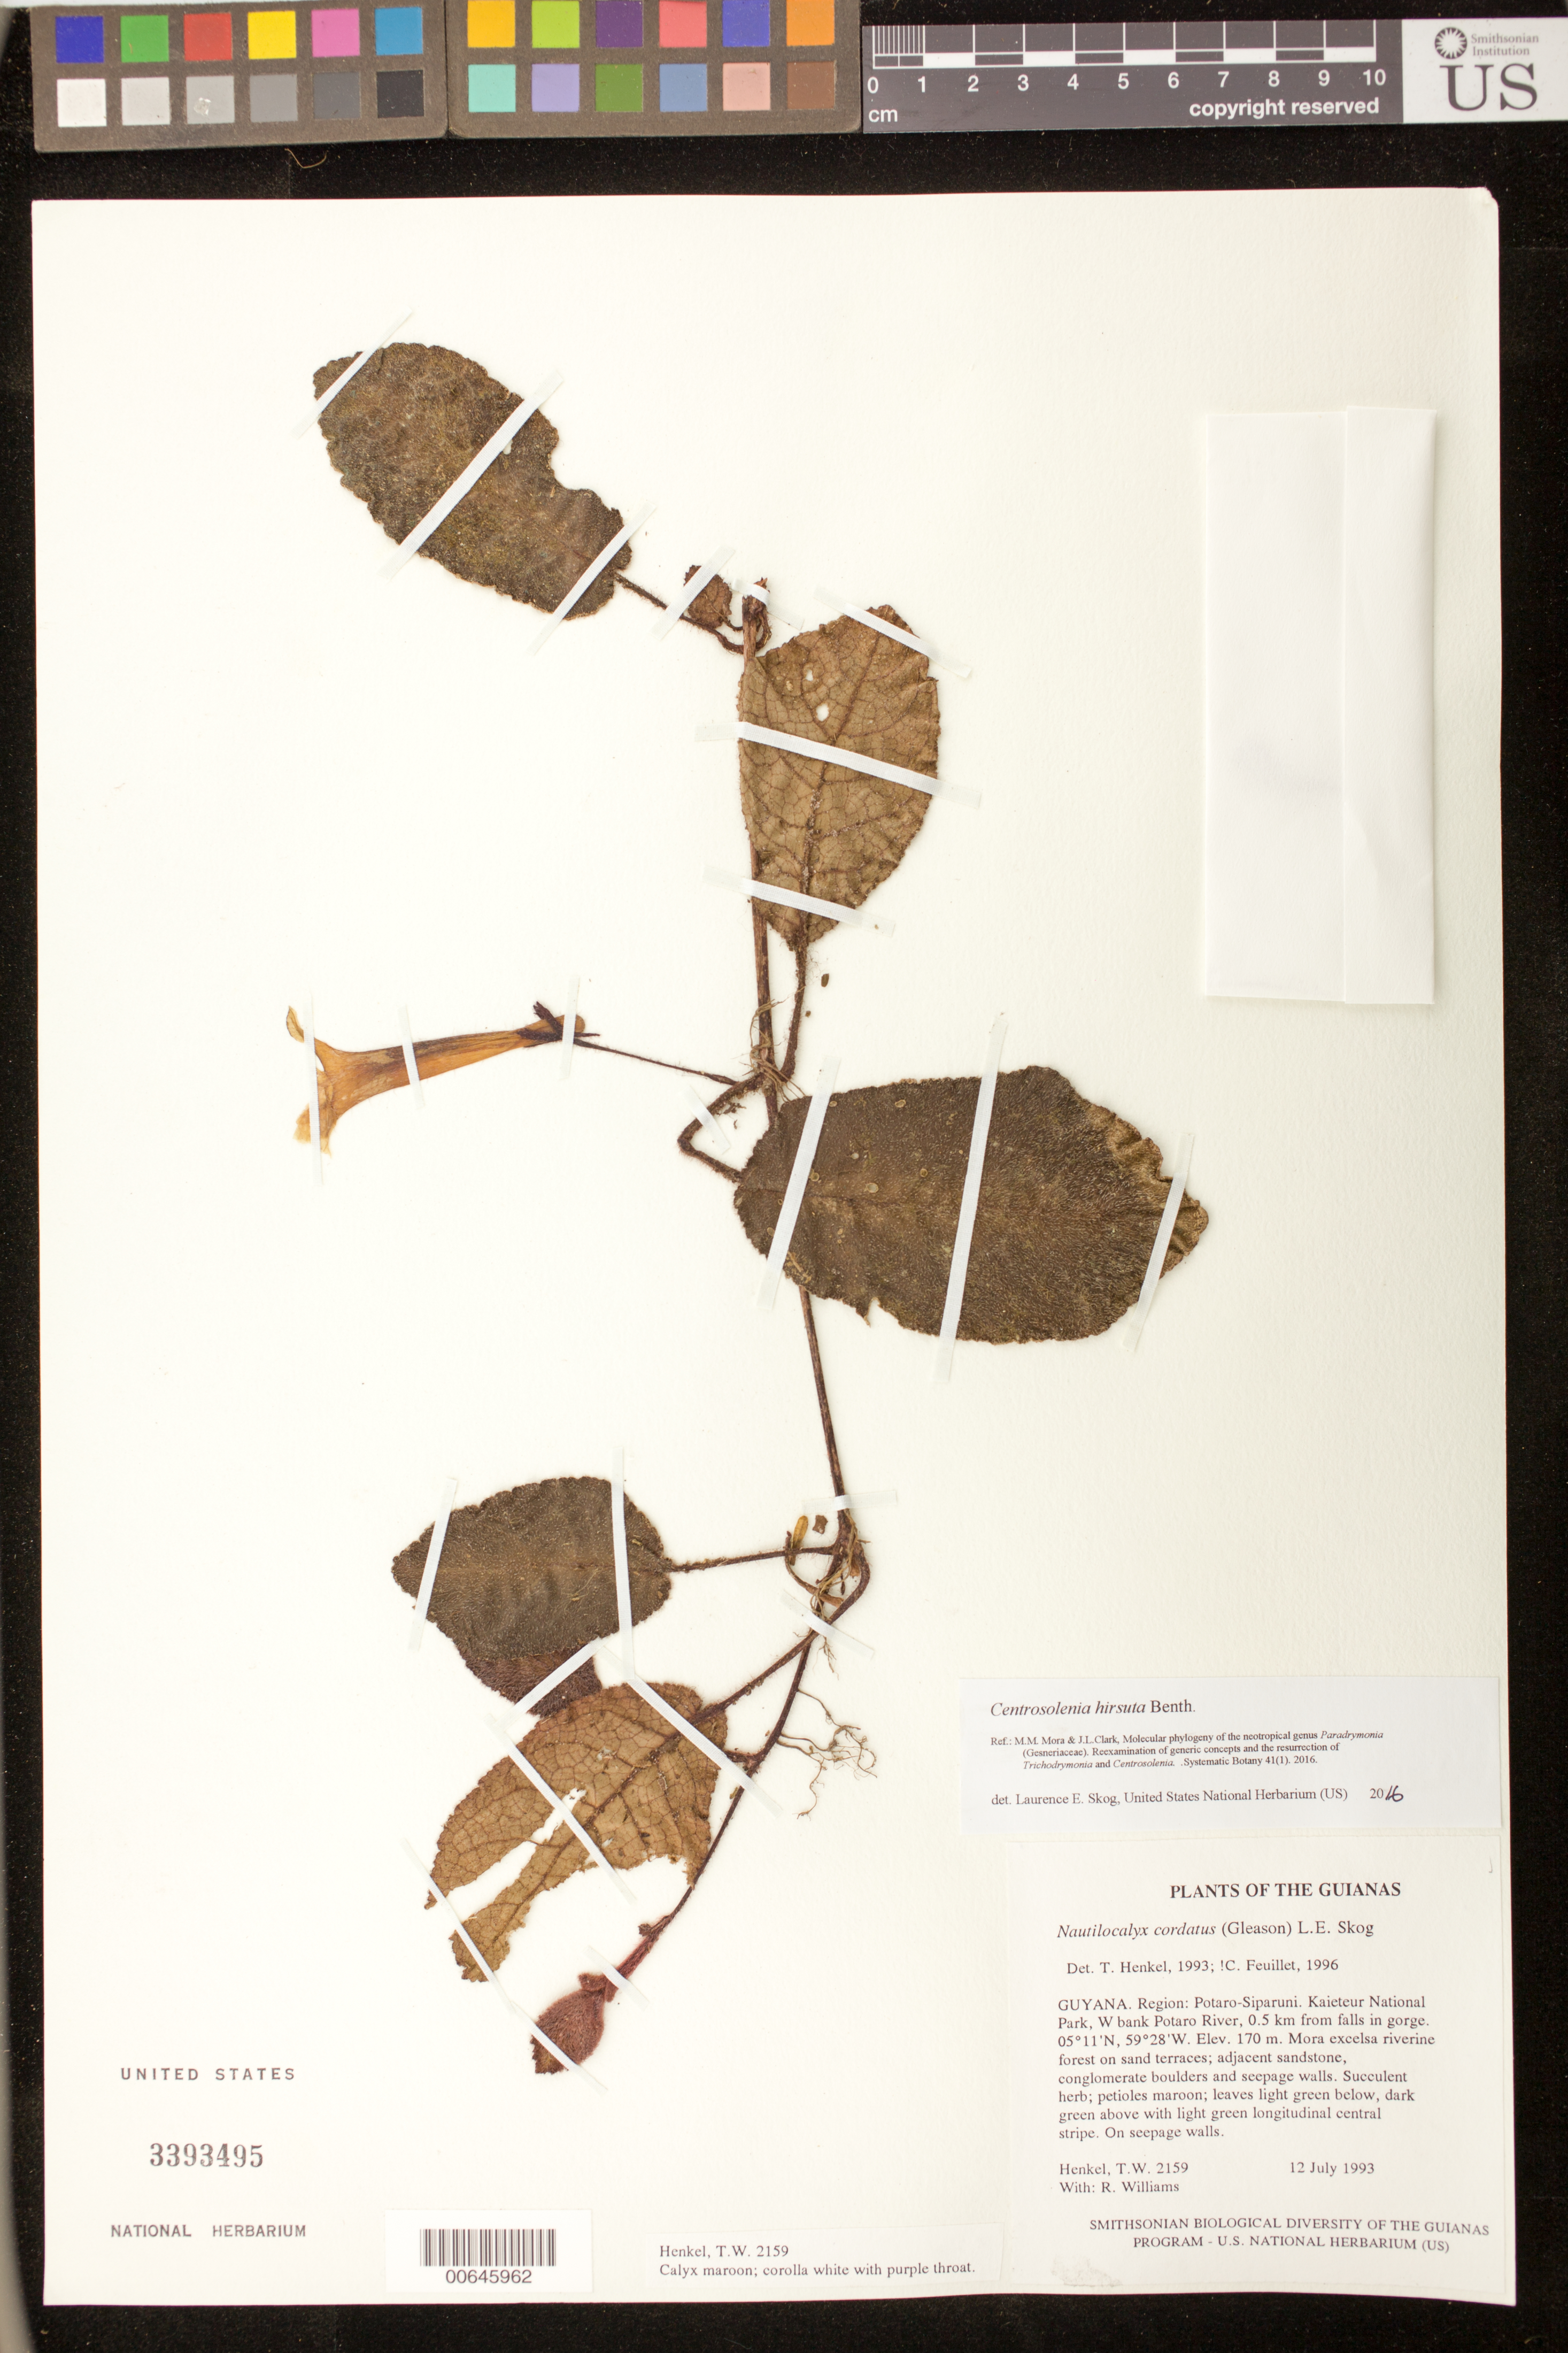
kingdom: Plantae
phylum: Tracheophyta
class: Magnoliopsida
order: Lamiales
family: Gesneriaceae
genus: Centrosolenia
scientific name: Centrosolenia hirsuta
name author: Benth.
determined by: Skog, Laurence E.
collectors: T. Henkel & R. Williams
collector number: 2159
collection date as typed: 12 Jul 1993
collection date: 1993-07-12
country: Guyana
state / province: Potaro-Siparuni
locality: Kaieteur National Park, W bank Potaro River, 0.5 km from falls in gorge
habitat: Mora excelsa riverine forest on sand terraces; adjacent sandstone, conglomerate boulders and seepage walls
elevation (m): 170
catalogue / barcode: US 3393495